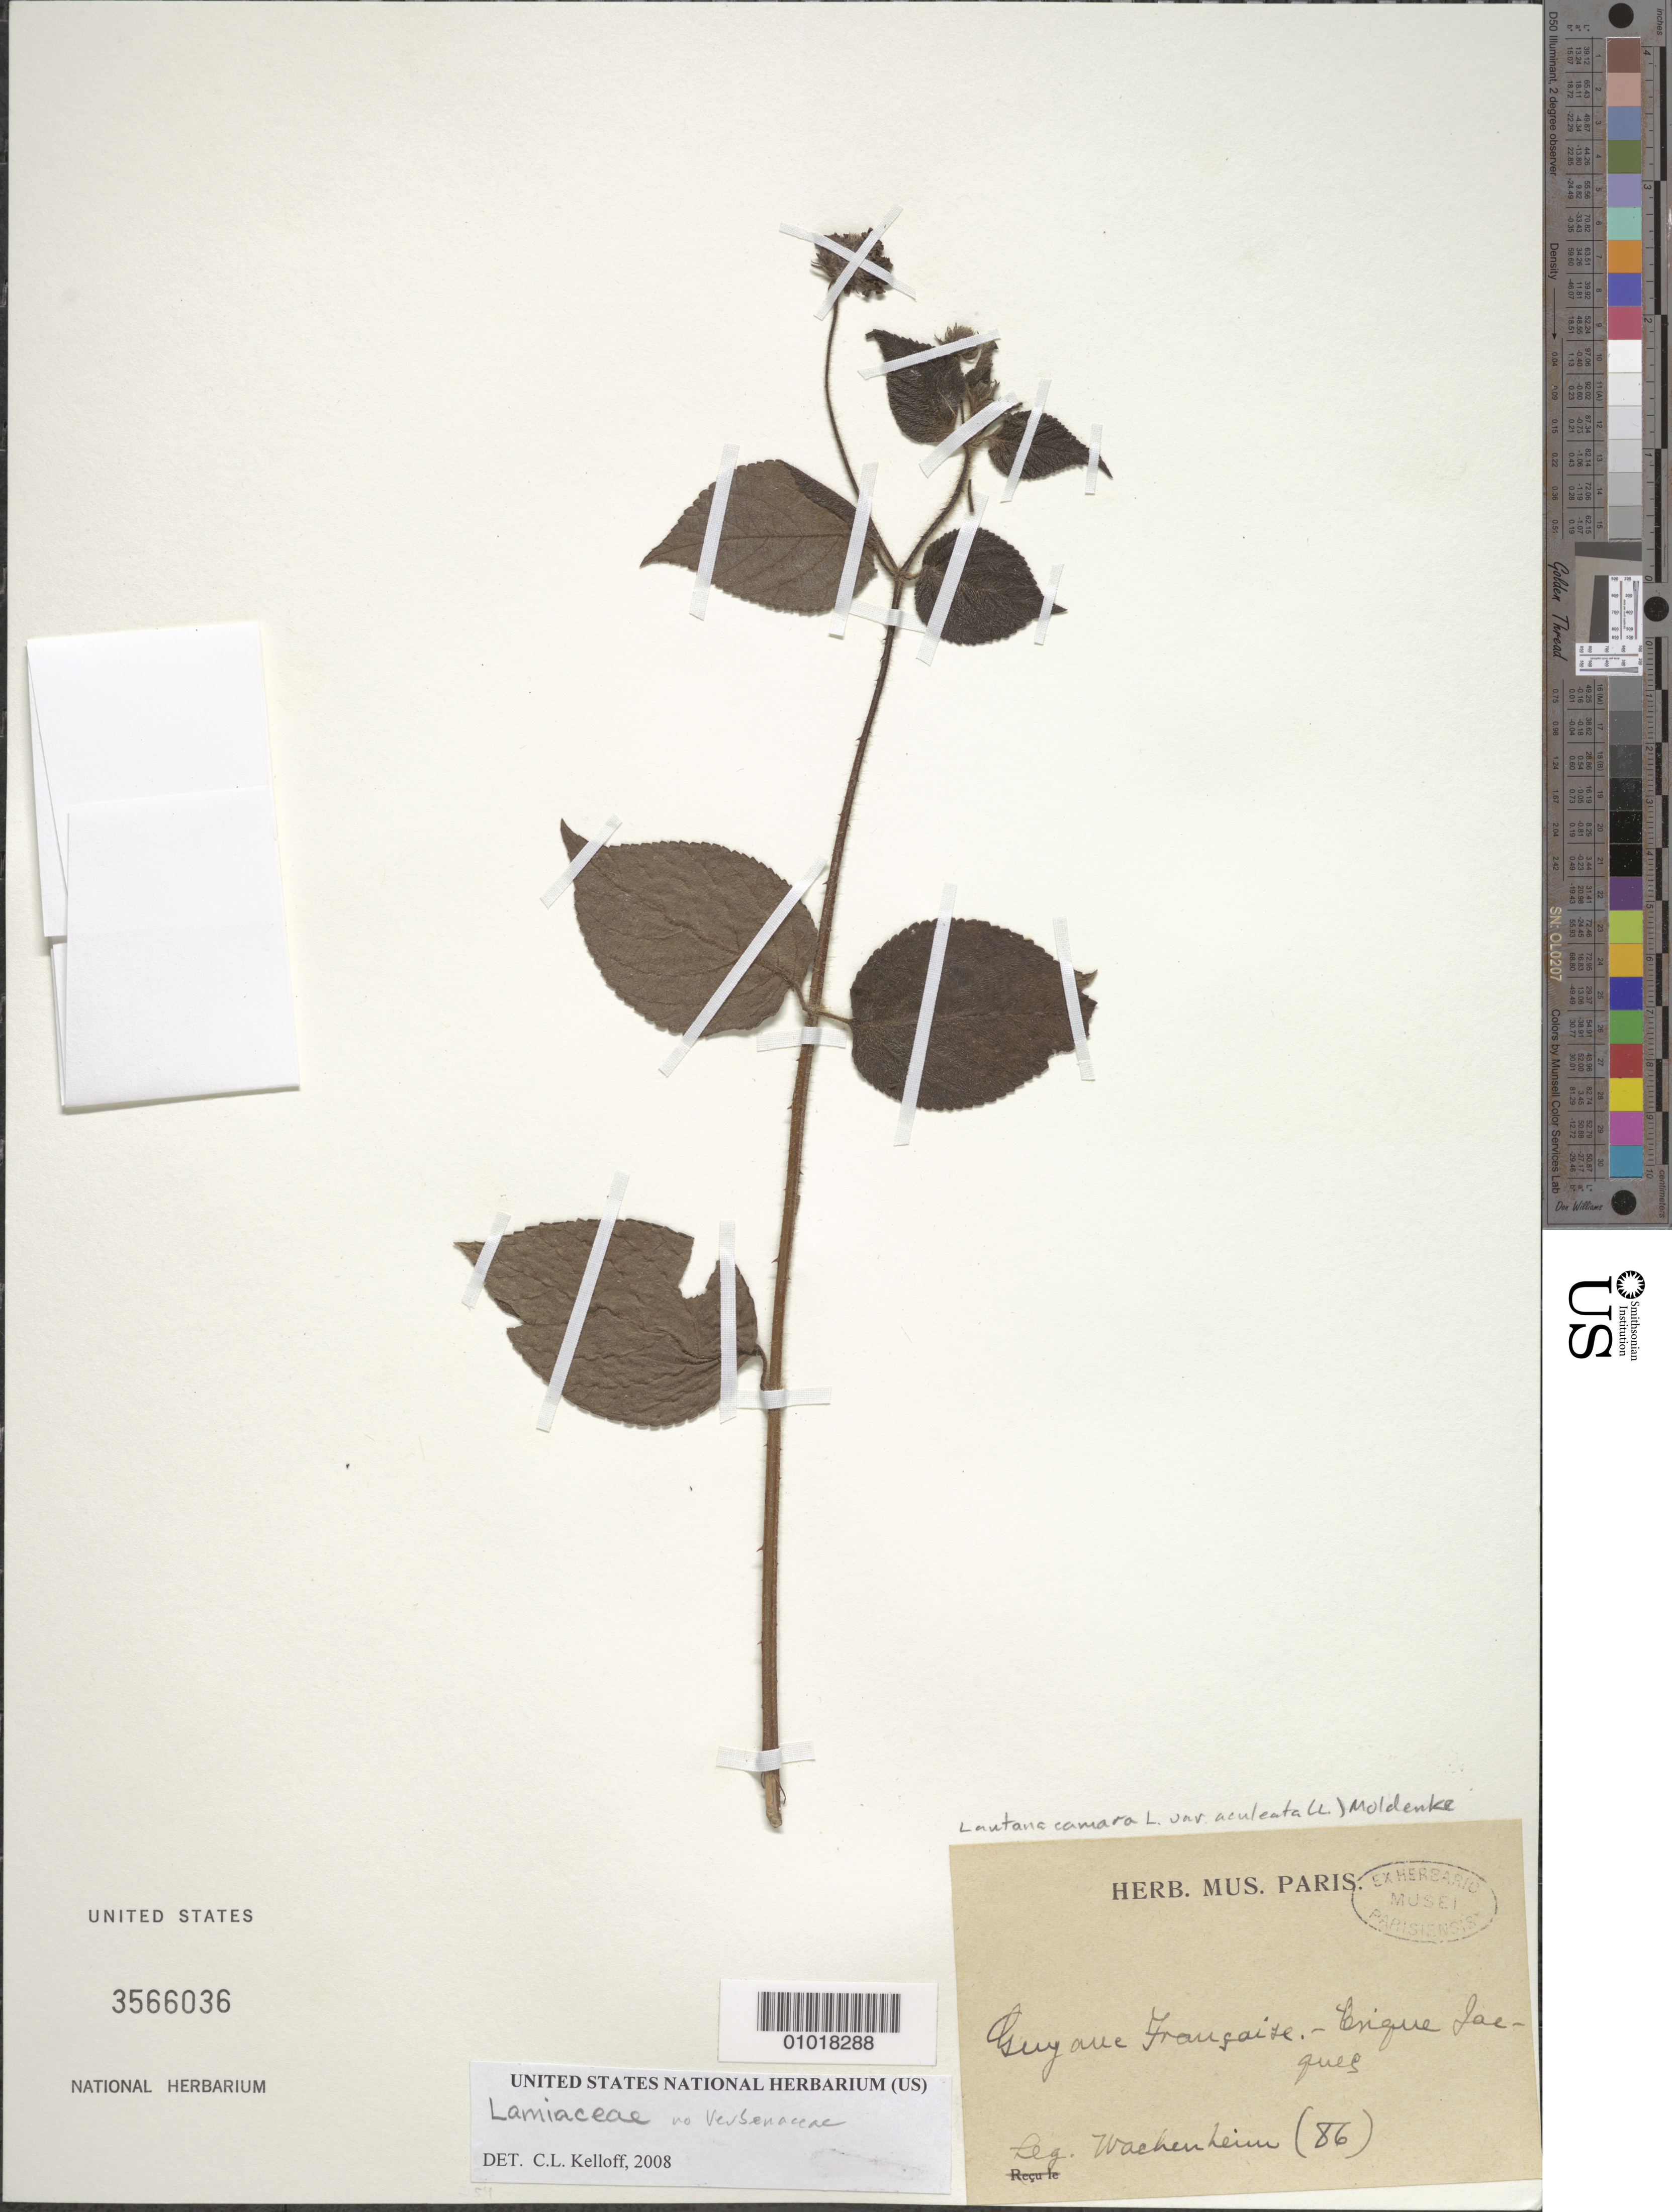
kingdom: Plantae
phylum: Tracheophyta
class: Magnoliopsida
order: Lamiales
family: Verbenaceae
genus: Lantana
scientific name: Lantana camara var. aculeata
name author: (L.) Moldenke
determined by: Smith, Stephen F., (US), NMNH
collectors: G. Wachenheim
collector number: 86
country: French Guiana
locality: Crique Jacques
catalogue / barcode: US 3566036